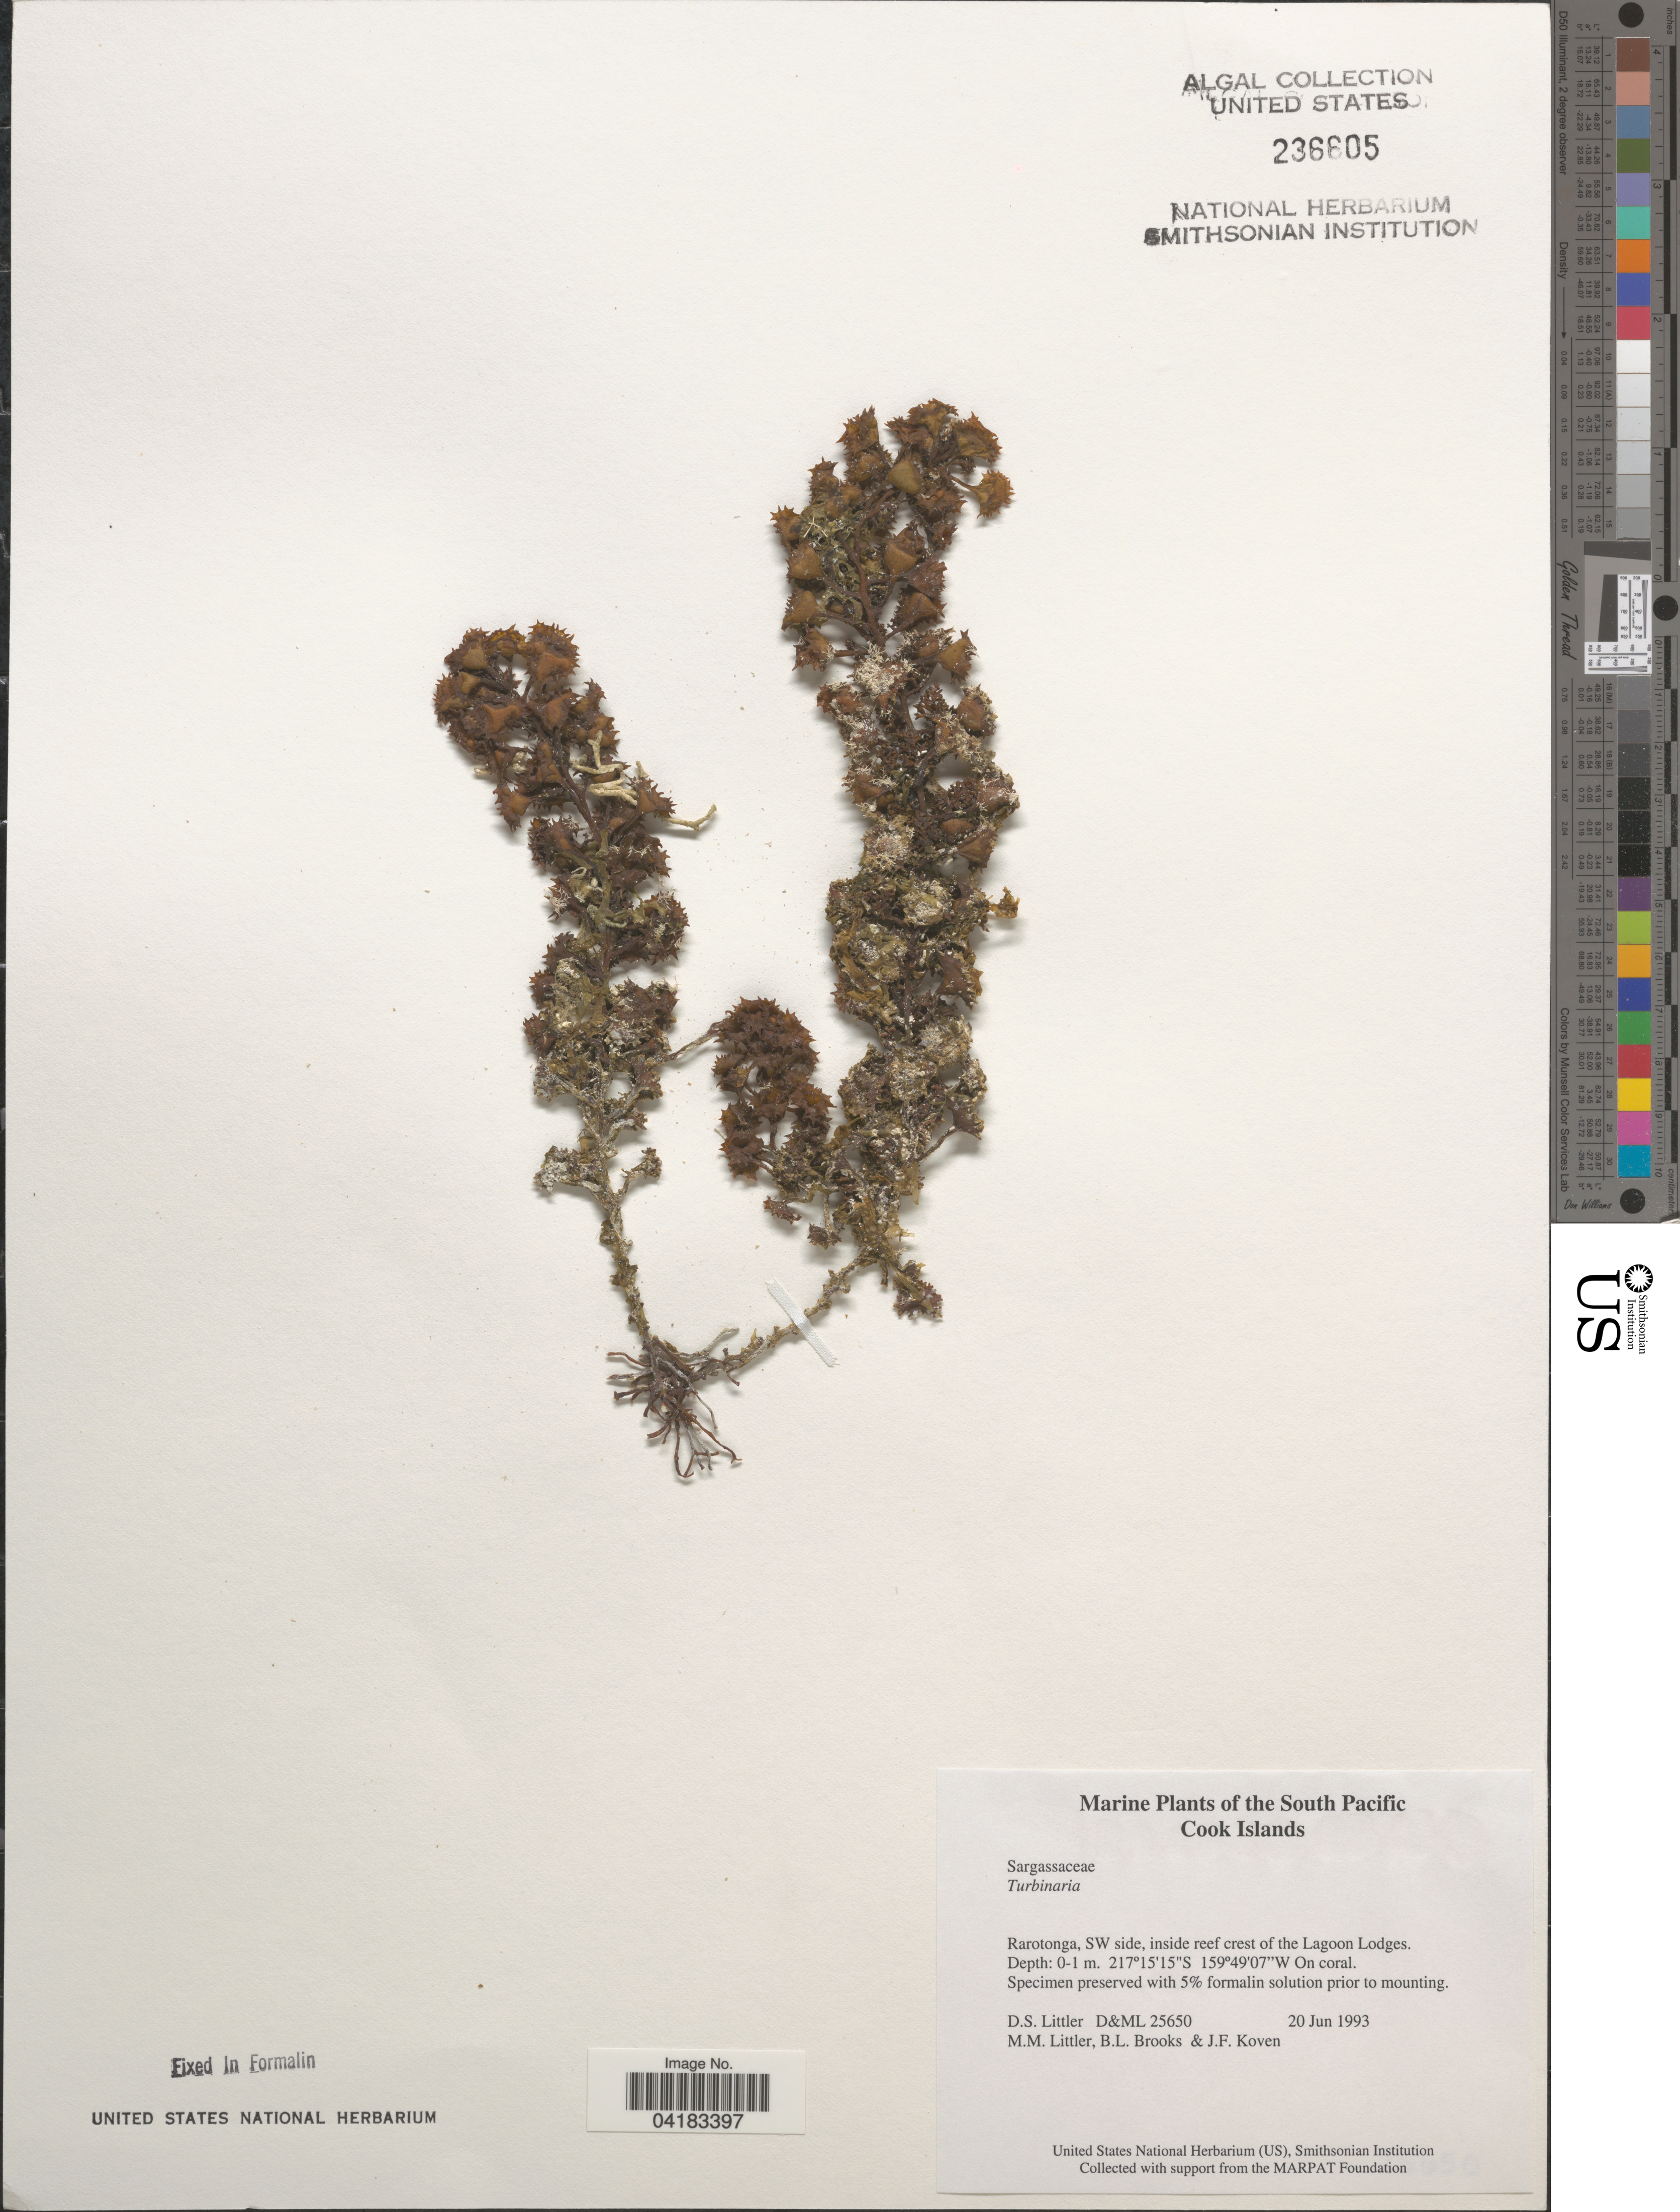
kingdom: Chromista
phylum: Ochrophyta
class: Phaeophyceae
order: Fucales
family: Sargassaceae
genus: Turbinaria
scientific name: Turbinaria sp.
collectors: D. S. Littler, B. Brooks & J. Koven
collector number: D&ML25650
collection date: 1993-06-20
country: Cook Islands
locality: South Pacific. Rarotonga, SW side, inside reef crest of the Lagoon Lodges.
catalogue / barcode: US 236605